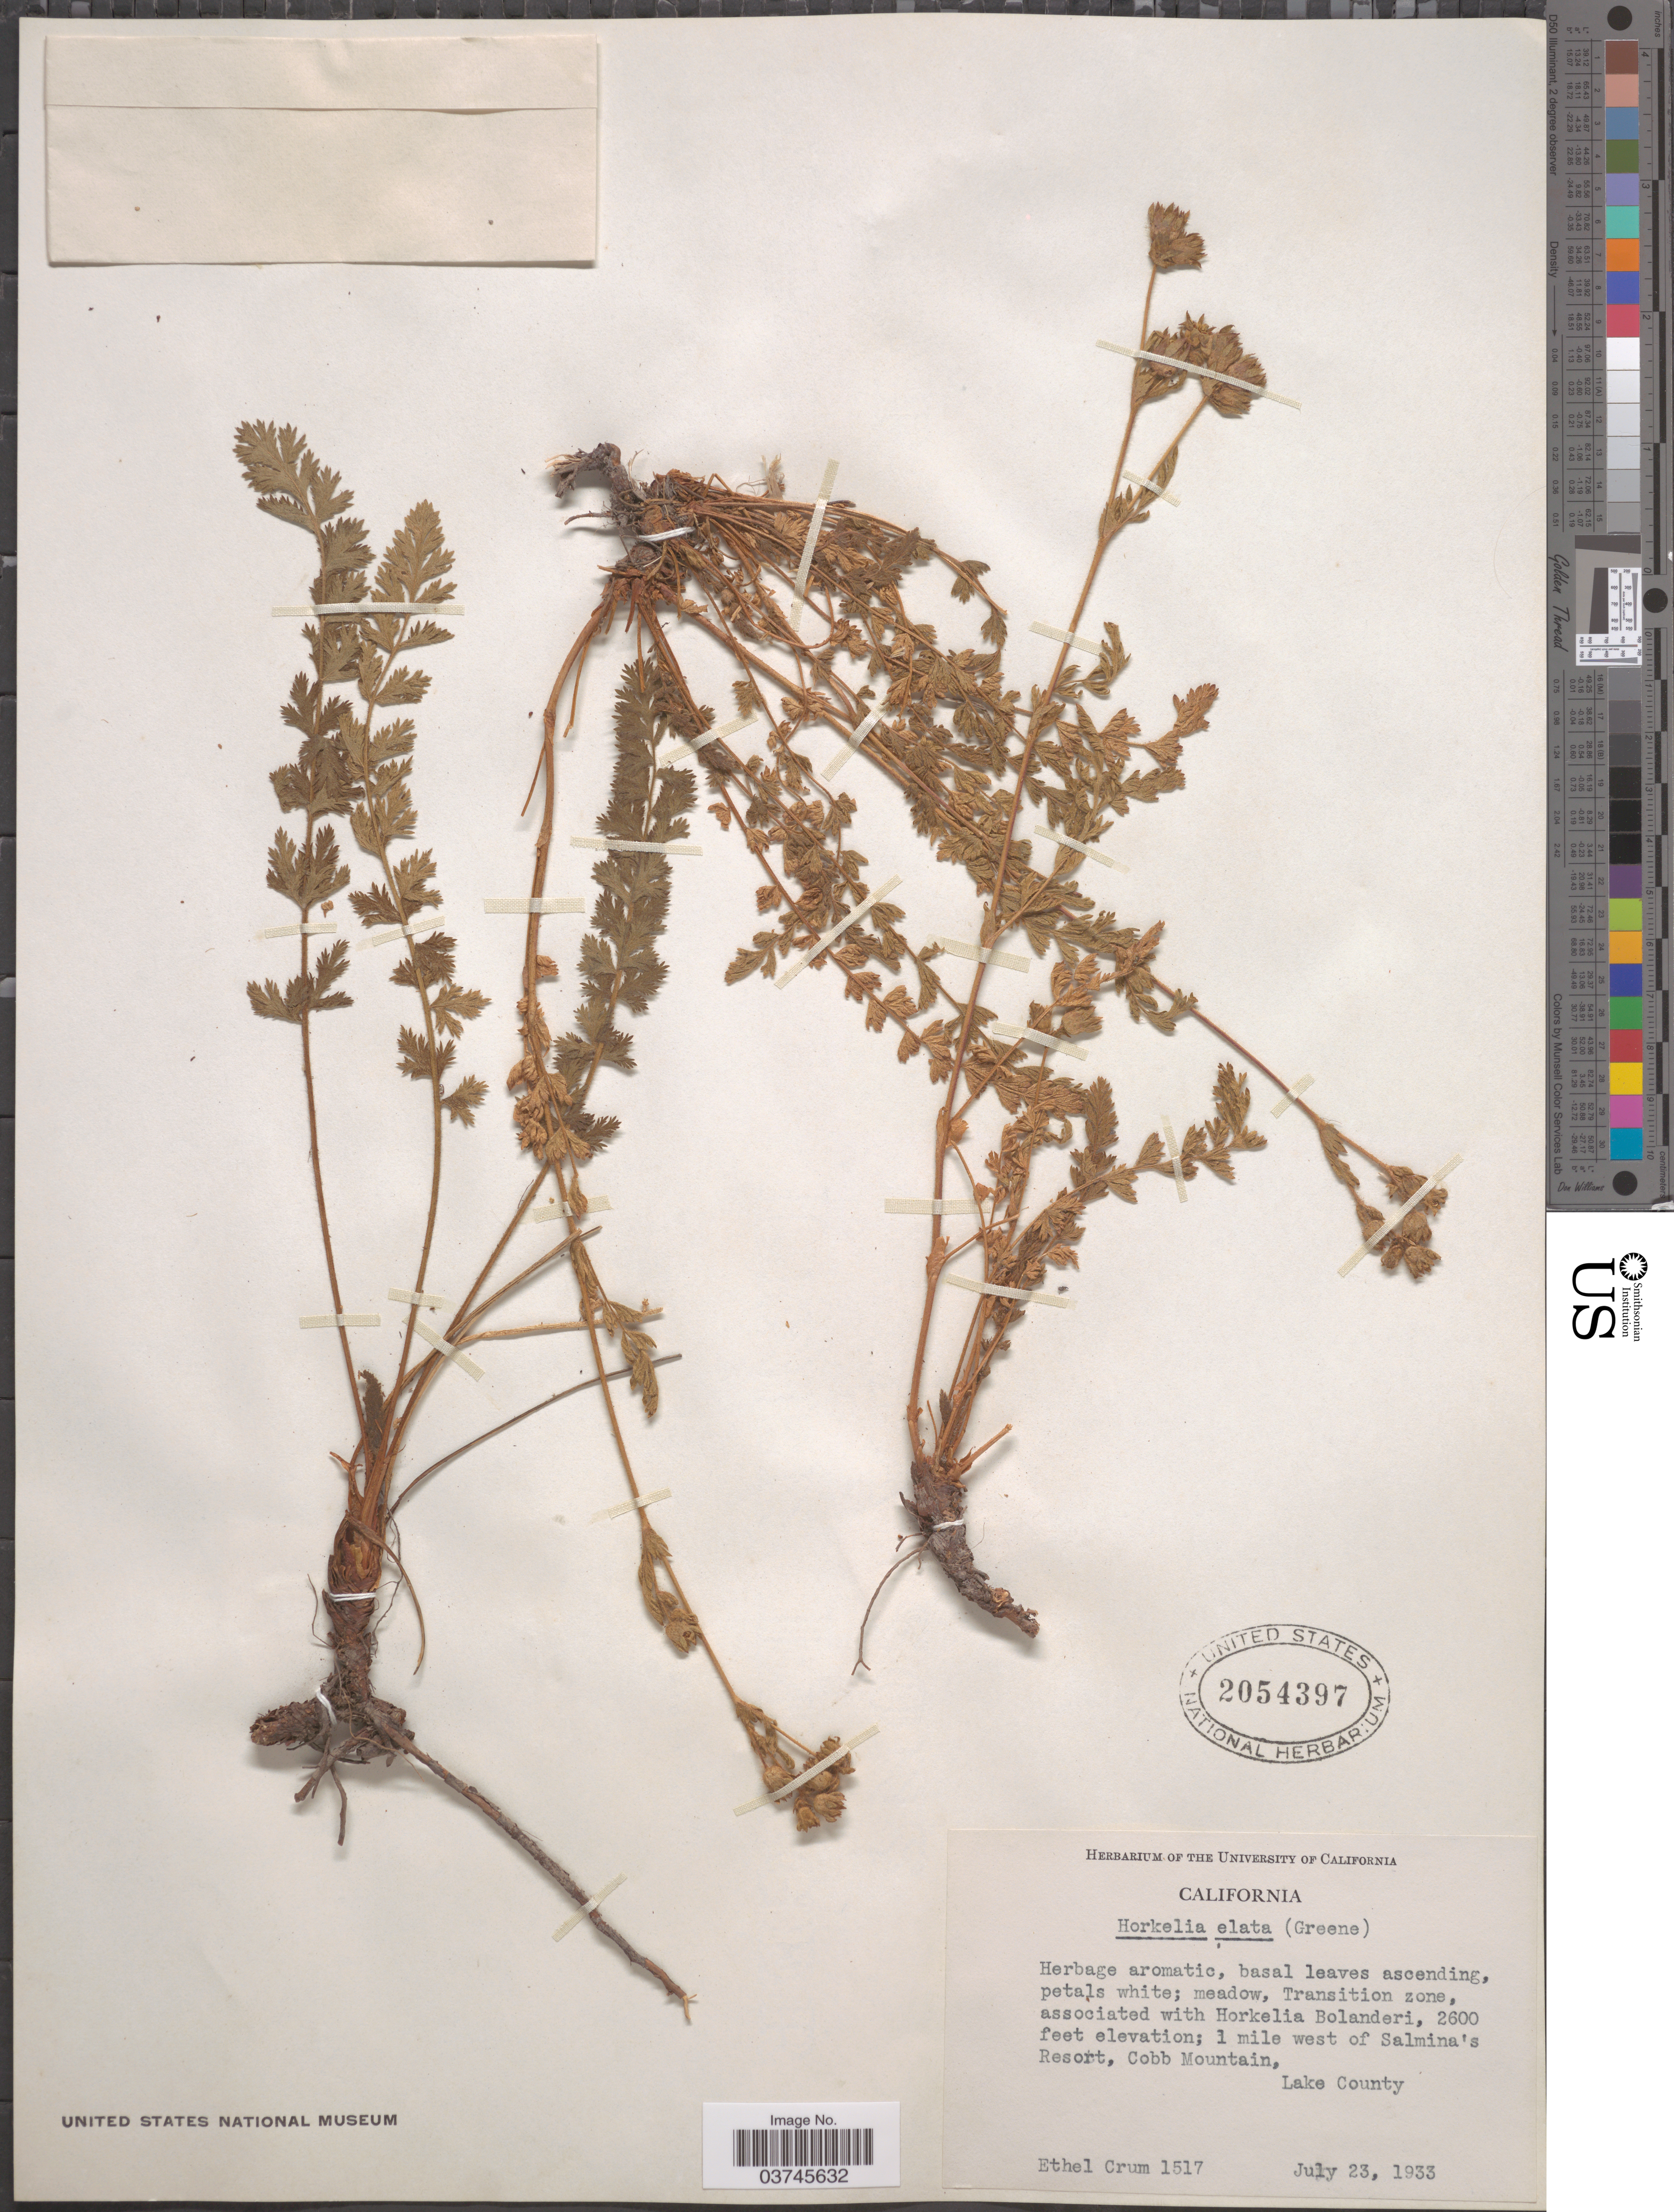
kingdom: Plantae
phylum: Tracheophyta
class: Magnoliopsida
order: Rosales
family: Rosaceae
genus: Potentilla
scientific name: Potentilla californica var. elata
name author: Greene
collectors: E. K. Crum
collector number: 1517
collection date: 1933-07-23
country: United States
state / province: California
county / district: Lake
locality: Transition zone. 1 mile west of Salmina's Resort, Cobb Mountain, Lake County.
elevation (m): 792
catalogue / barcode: US 2054397